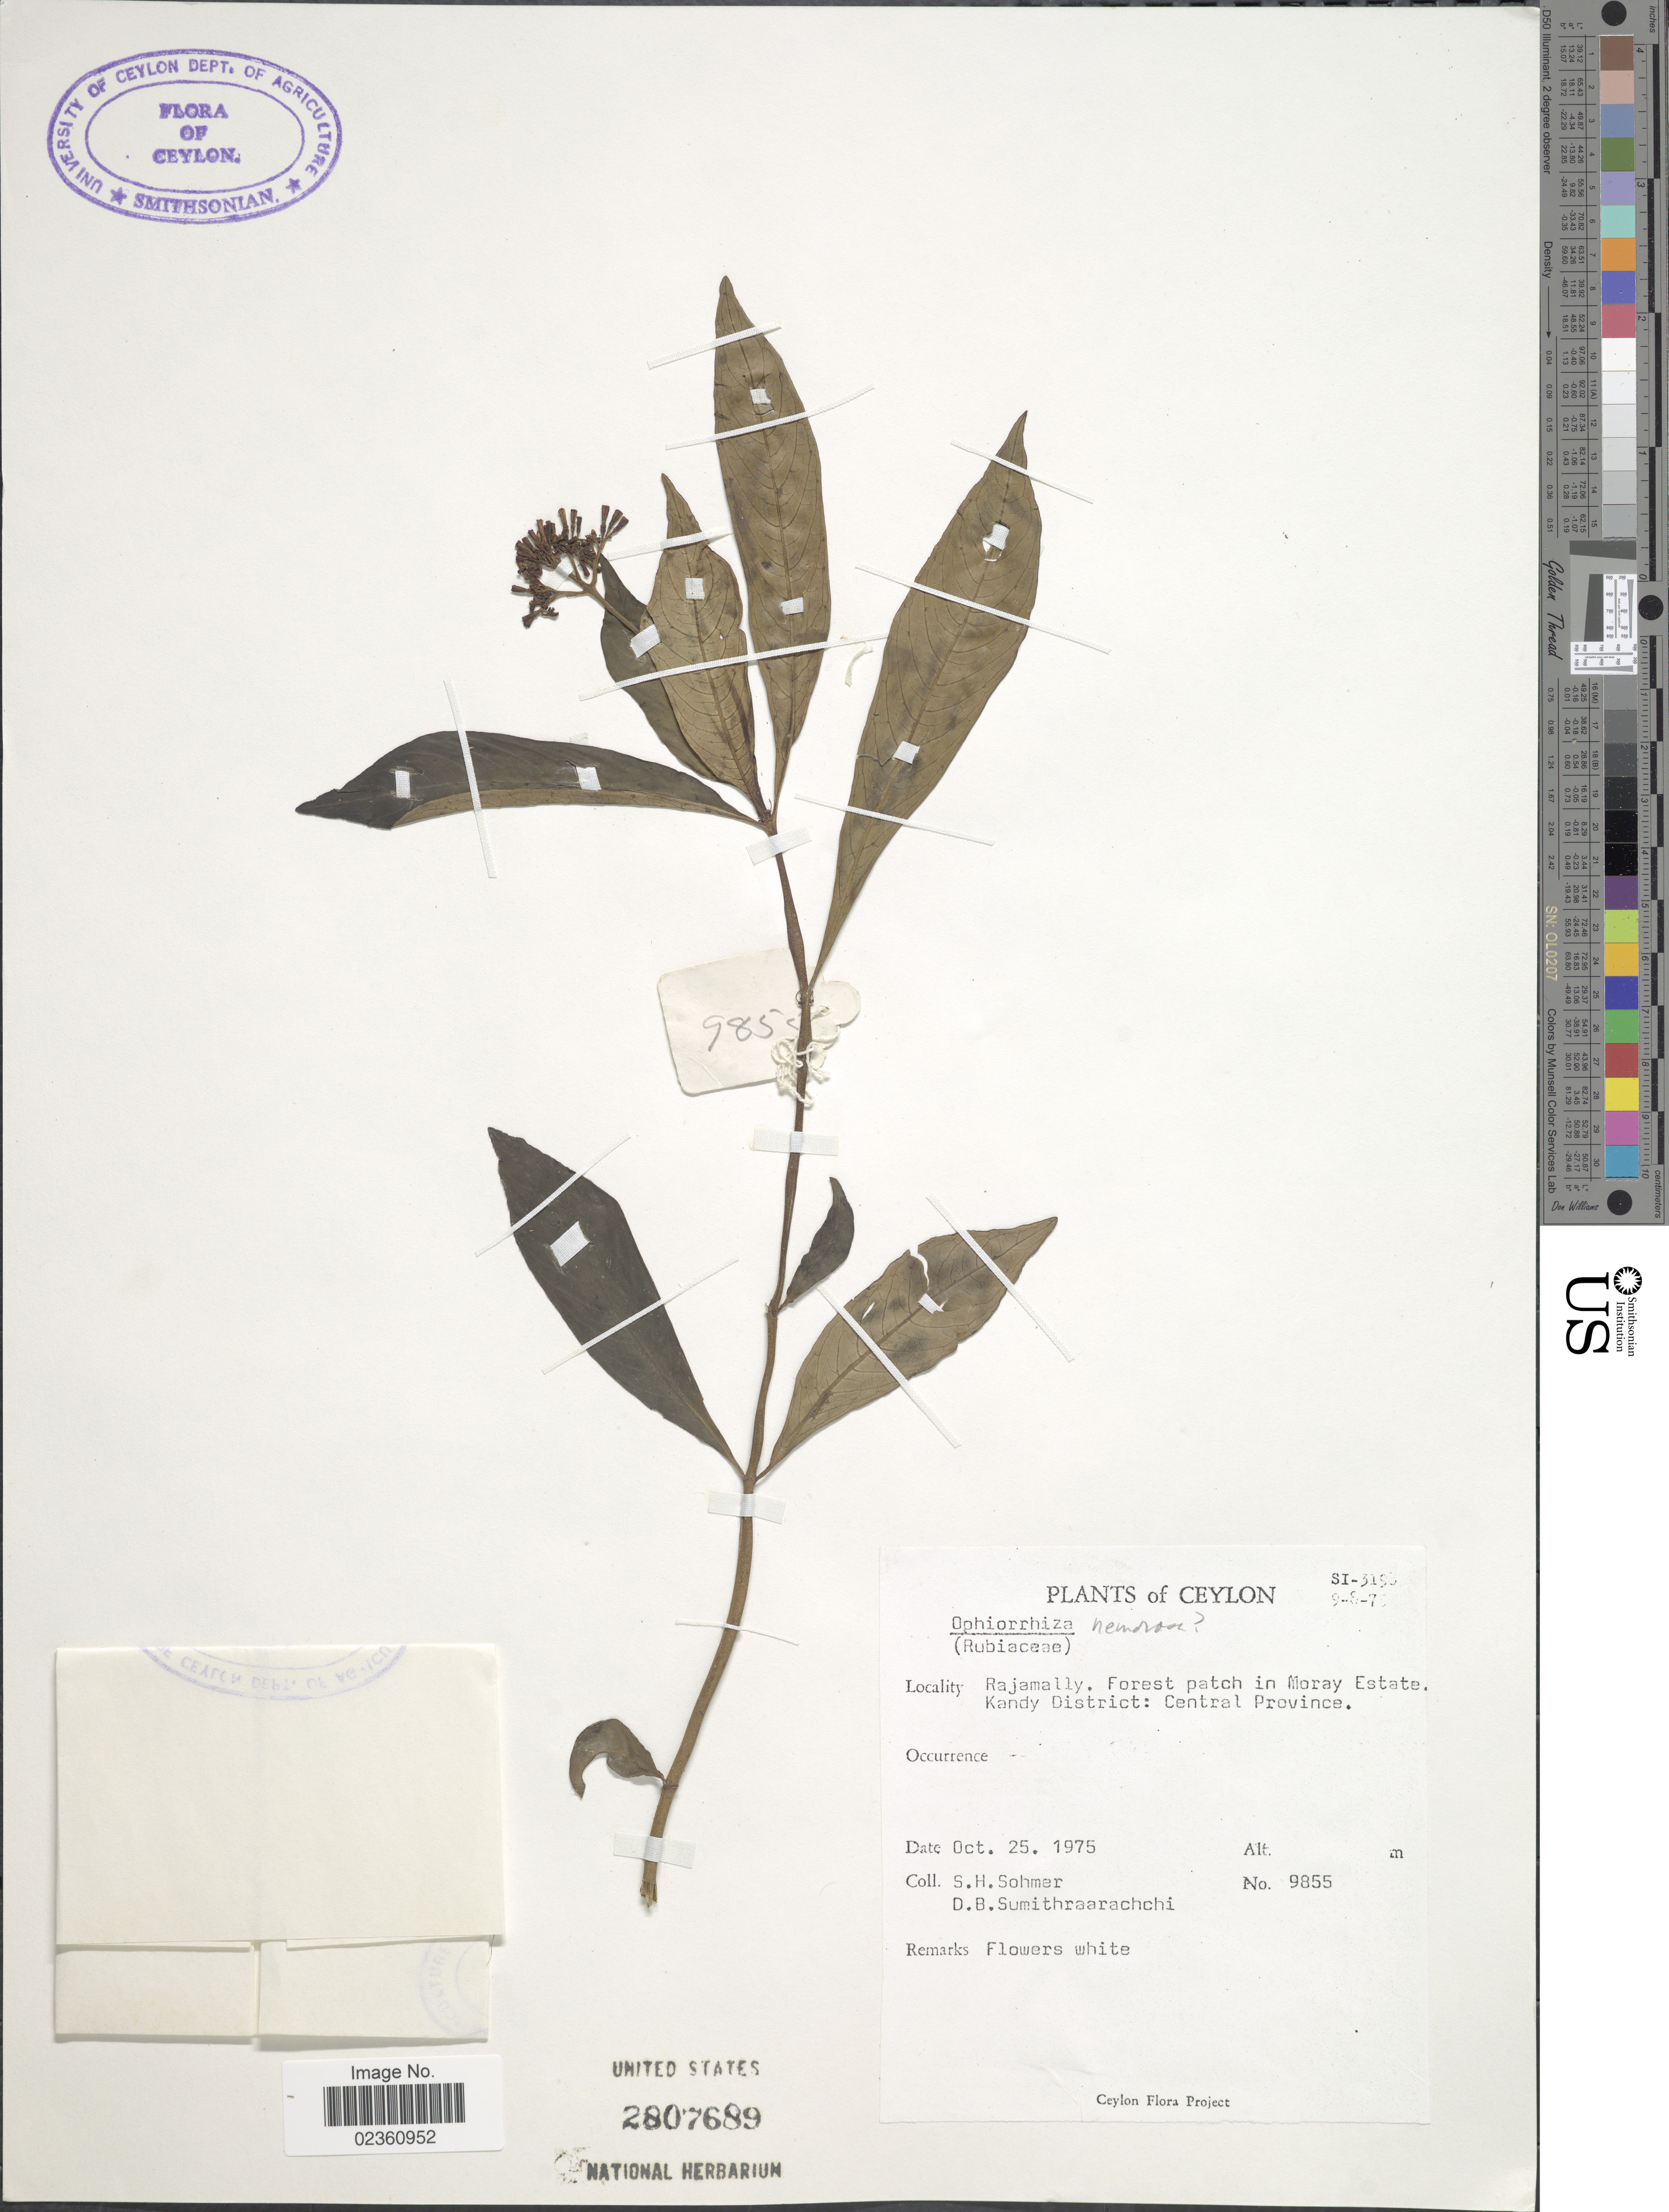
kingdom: Plantae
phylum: Tracheophyta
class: Magnoliopsida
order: Gentianales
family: Rubiaceae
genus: Ophiorrhiza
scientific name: Ophiorrhiza nemorosa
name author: Thwaites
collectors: S. H. Sohmer & D. B. Sumithraarachchi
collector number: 9855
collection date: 1975-10-25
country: Sri Lanka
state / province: Central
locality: Ceylon, Rajamally. Forest pathc in Moray Estate, Kandy District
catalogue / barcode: US 2807689